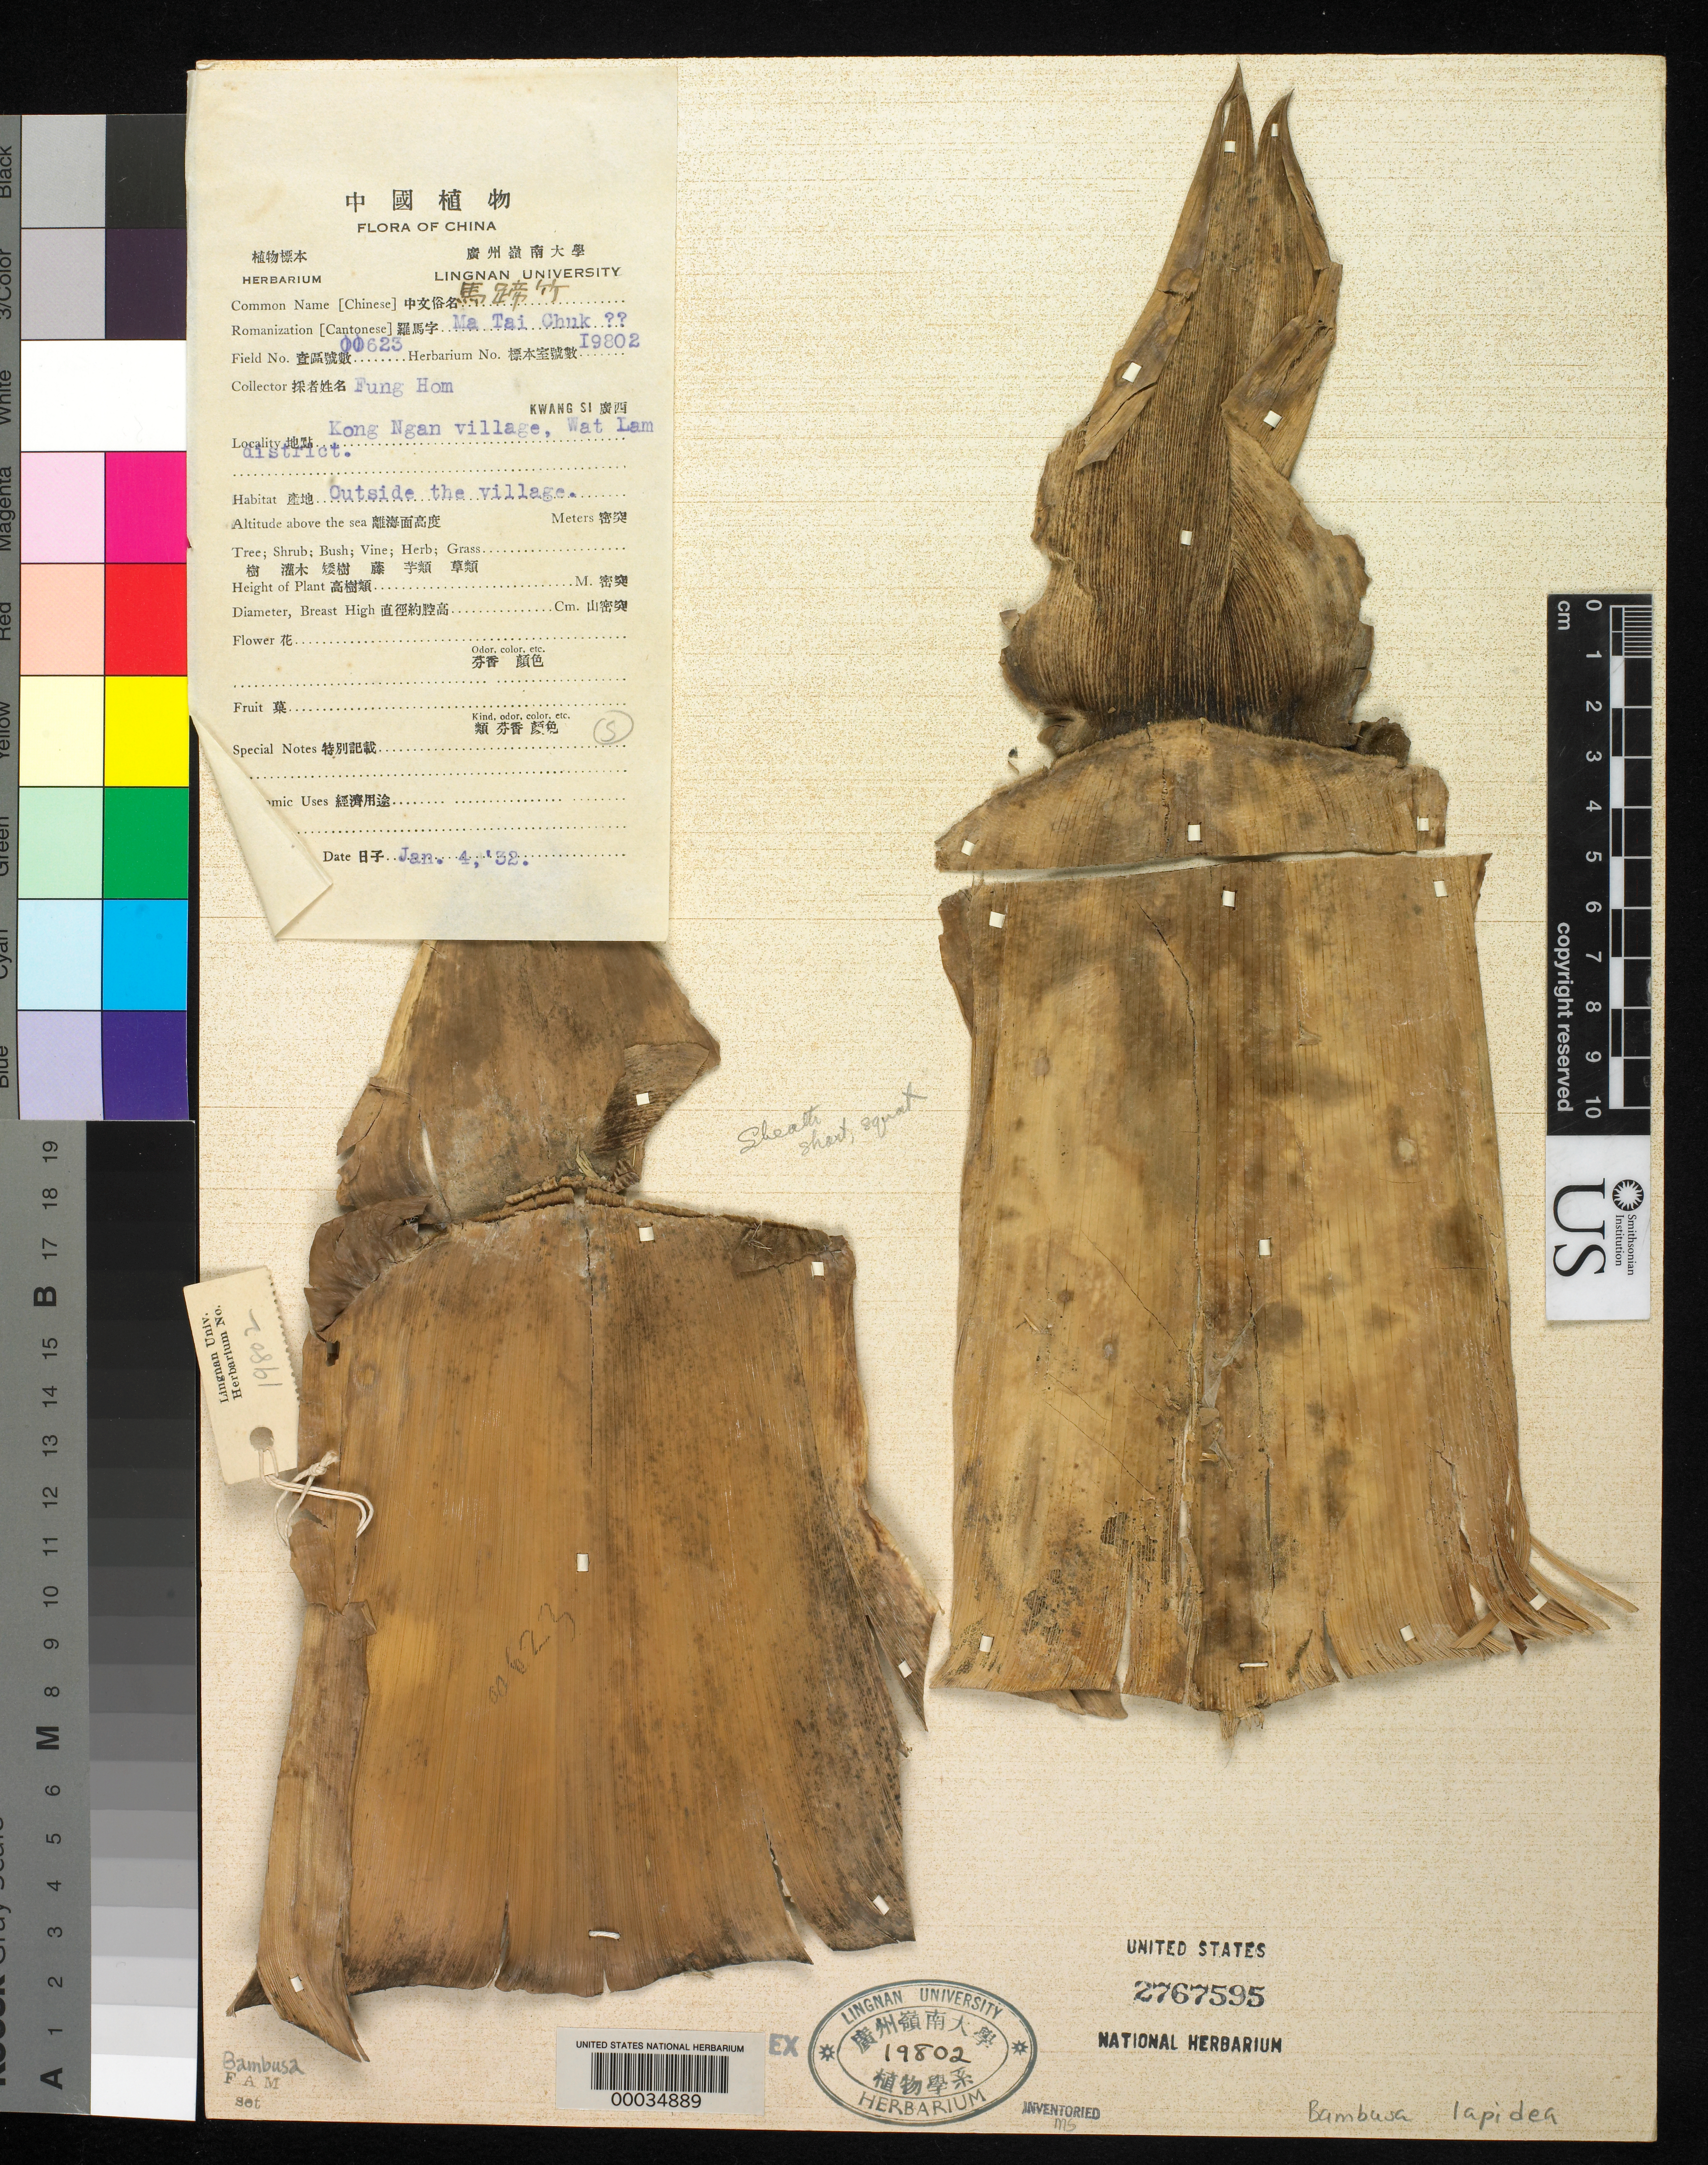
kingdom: Plantae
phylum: Tracheophyta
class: Liliopsida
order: Poales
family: Poaceae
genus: Bambusa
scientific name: Bambusa lapidea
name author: McClure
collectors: H. L. Fung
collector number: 623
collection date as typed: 04 Jan 1932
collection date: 1932-01-04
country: China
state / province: Jiangxi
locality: Kong ngan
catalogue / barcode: US 2767595